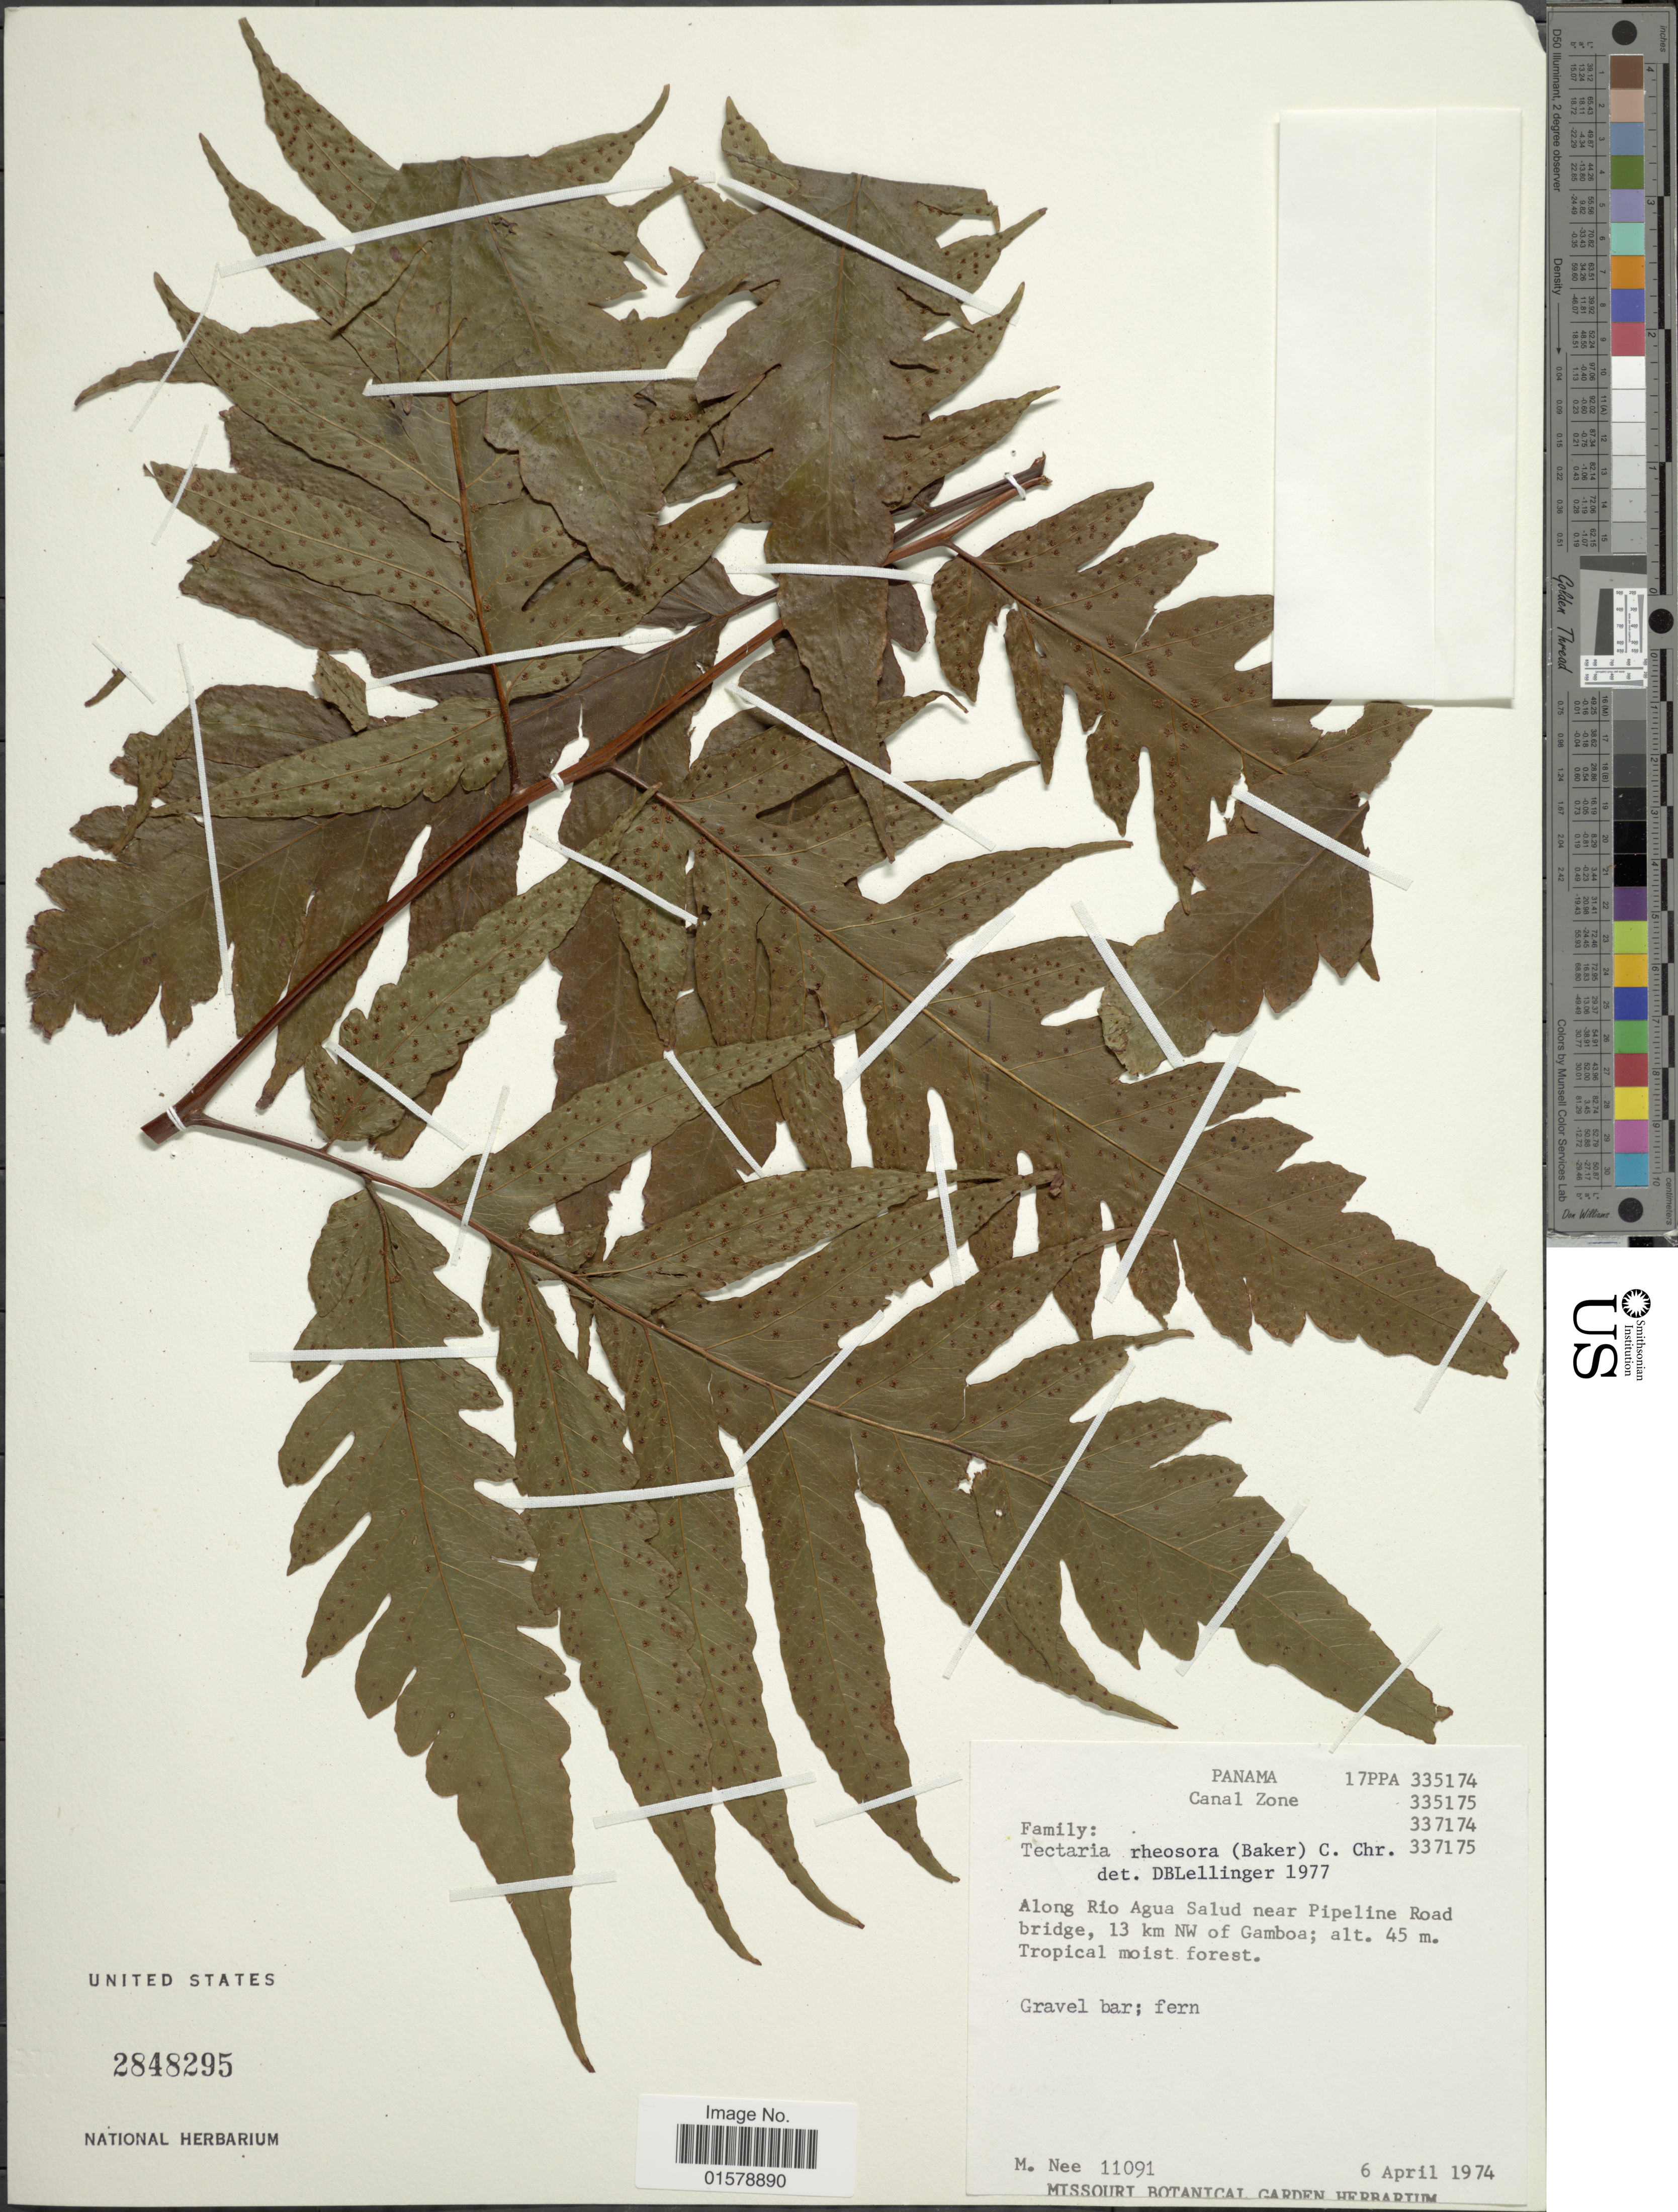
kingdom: Plantae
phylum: Tracheophyta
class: Polypodiopsida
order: Polypodiales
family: Tectariaceae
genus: Tectaria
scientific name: Tectaria rivalis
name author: (Mett. ex Kuhn) C. Chr.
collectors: M. Nee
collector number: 11091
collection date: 1974-04-06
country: Panama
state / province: Colón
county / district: Canal Zone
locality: Canal Zone, Along Rio Agua Salud near Pipeline Road bridge, 13 km NW of Gamboa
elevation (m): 45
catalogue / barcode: US 2848295